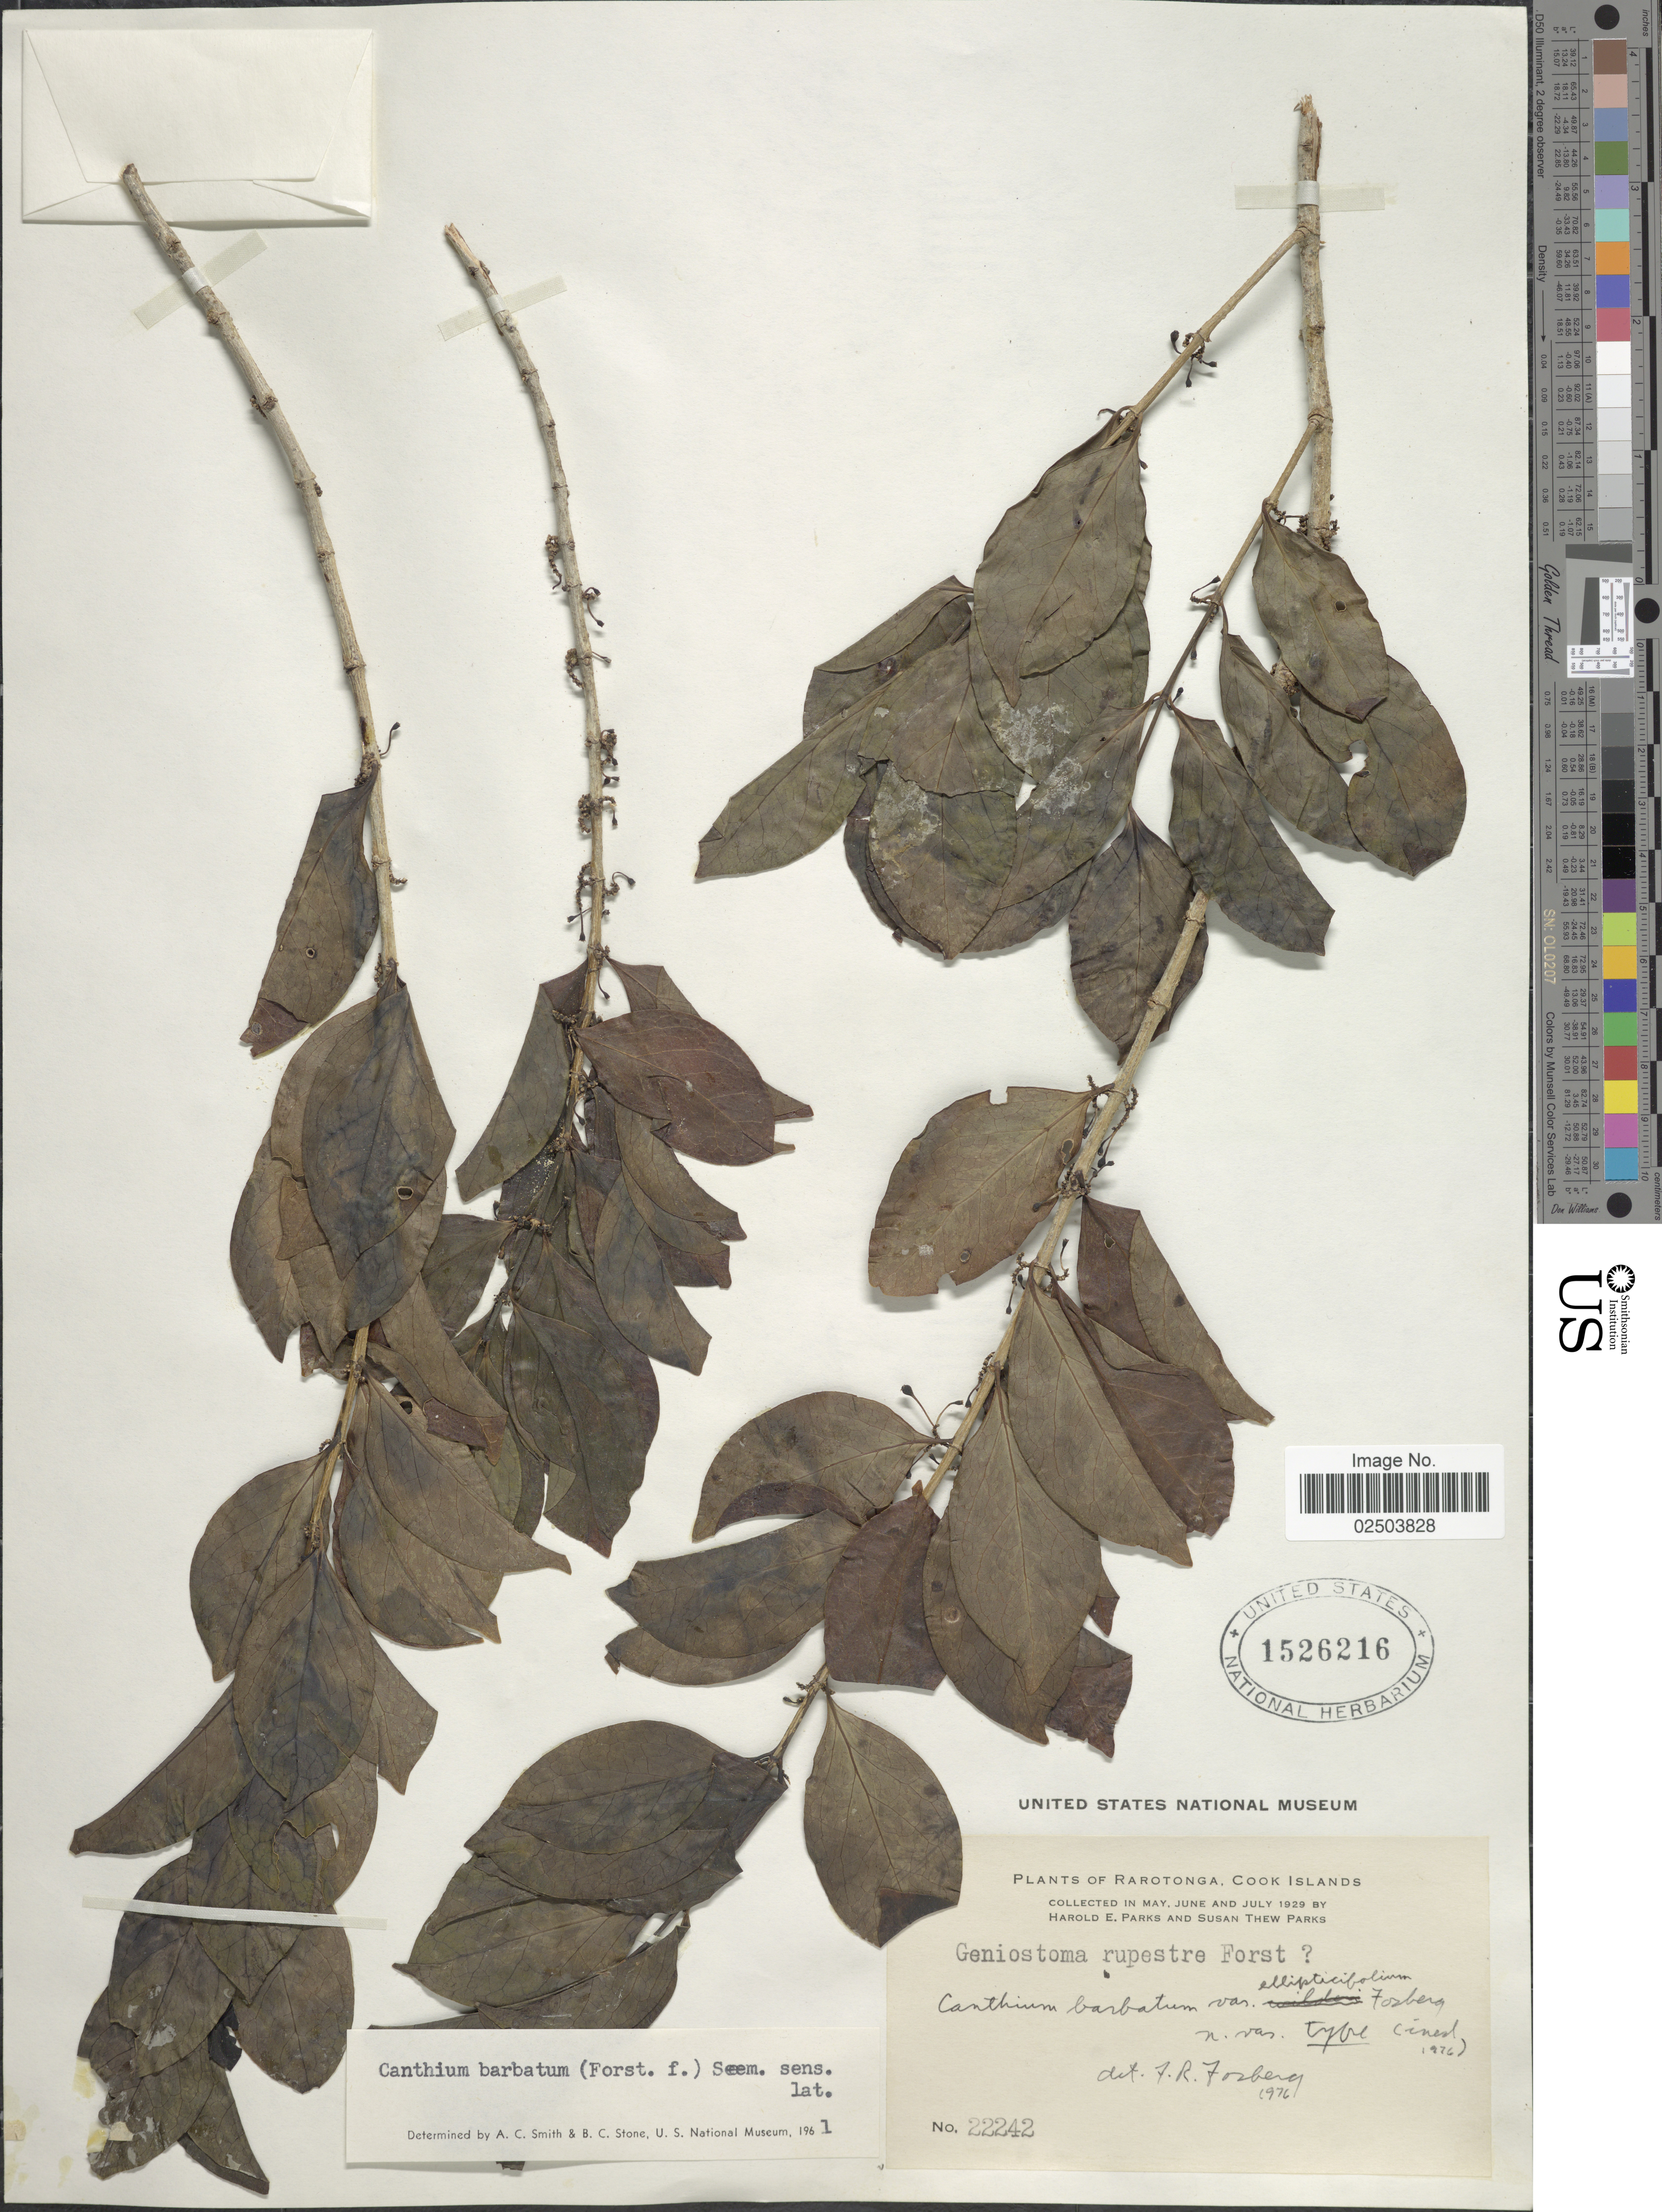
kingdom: Plantae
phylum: Tracheophyta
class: Magnoliopsida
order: Gentianales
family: Rubiaceae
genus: Cyclophyllum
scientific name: Cyclophyllum barbatum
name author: (G. Forst.) N. Hallé & J. Florence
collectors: H. E. Parks & S. Parks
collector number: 22242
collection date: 1929-05/1929-07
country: Cook Islands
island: Rarotonga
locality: Rarotonga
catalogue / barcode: US 1526216